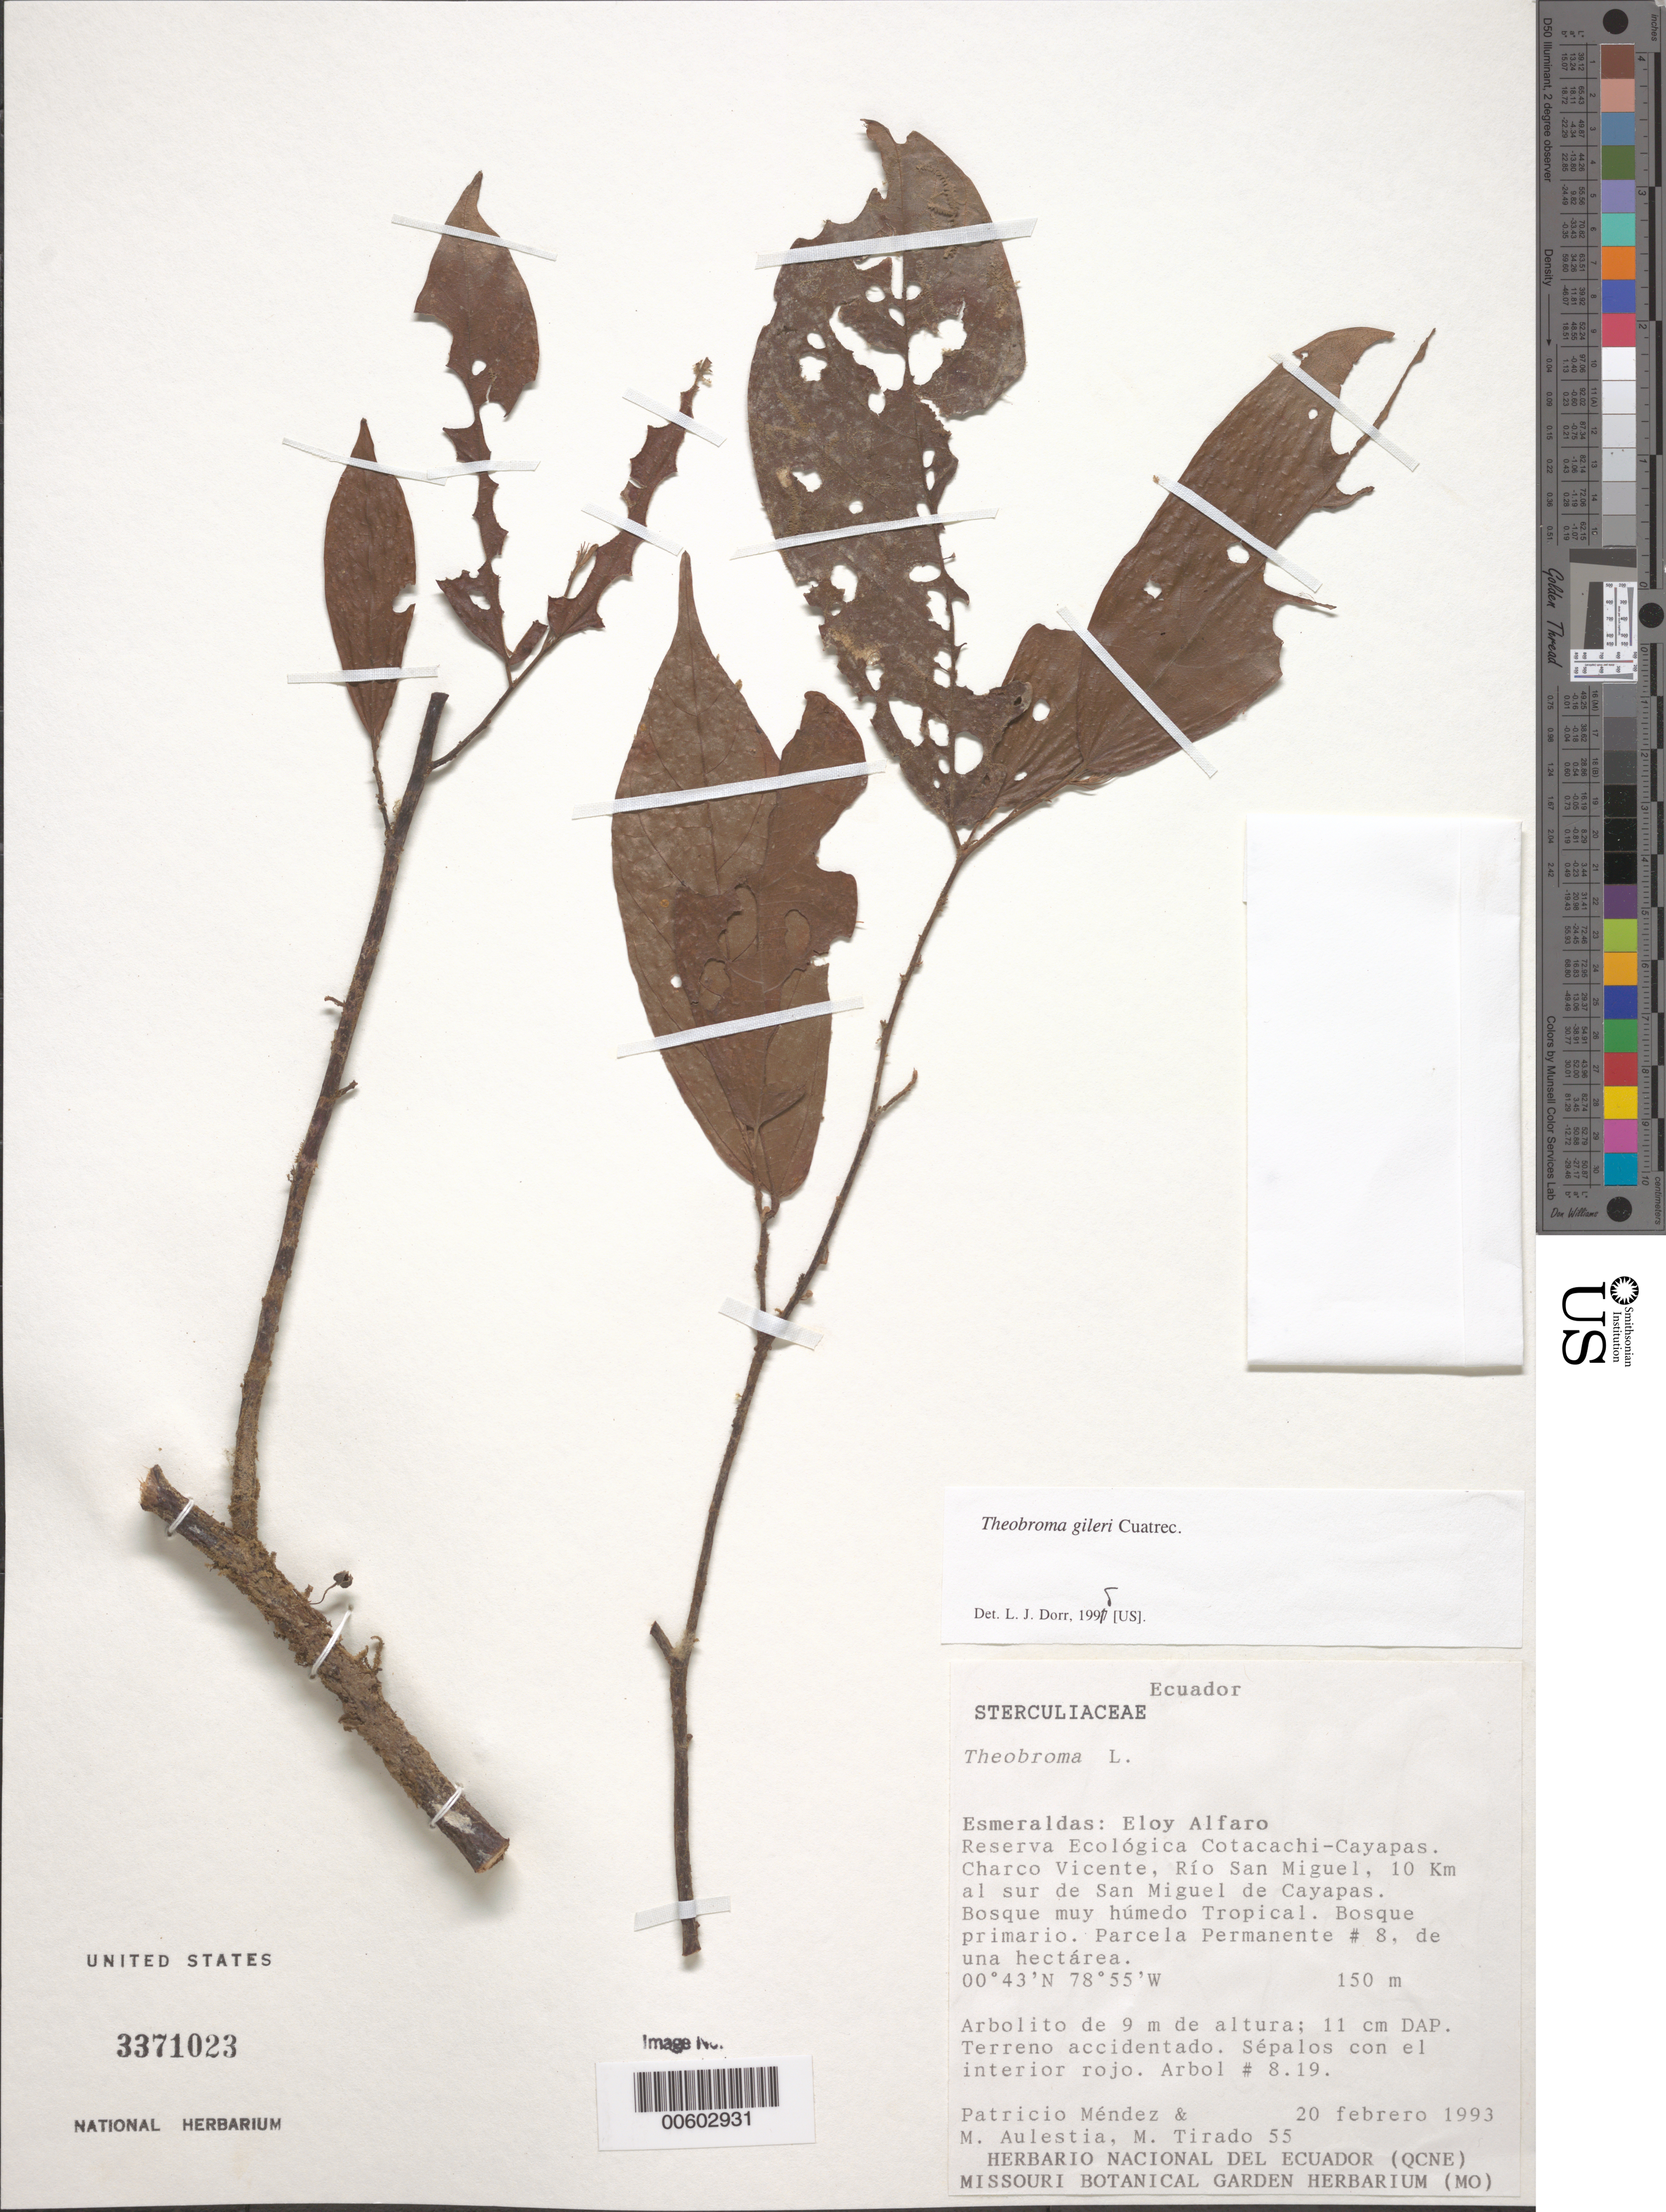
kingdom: Plantae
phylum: Tracheophyta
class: Magnoliopsida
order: Malvales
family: Malvaceae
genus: Theobroma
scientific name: Theobroma gileri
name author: Cuatrec.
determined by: Dorr, L. J., (BOT), Smithsonian Institution - National Museum of Natural History (UNITED STATES)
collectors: P. Méndez, M. Aulestia & M. Tirado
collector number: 55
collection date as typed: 20 Feb 1993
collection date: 1993-02-20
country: Ecuador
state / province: Esmeraldas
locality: Eloy Alfaro. Reserva Ecológica Cotacachi-Cayapas, Charco Vicente, Río Sal Miguel, 10 km als S de Sal Miguel de Cayapas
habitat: Bosque muy húmedo tropical, bosque primario, parcela prmanente #8, de una hectárea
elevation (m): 150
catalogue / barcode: US 3371023